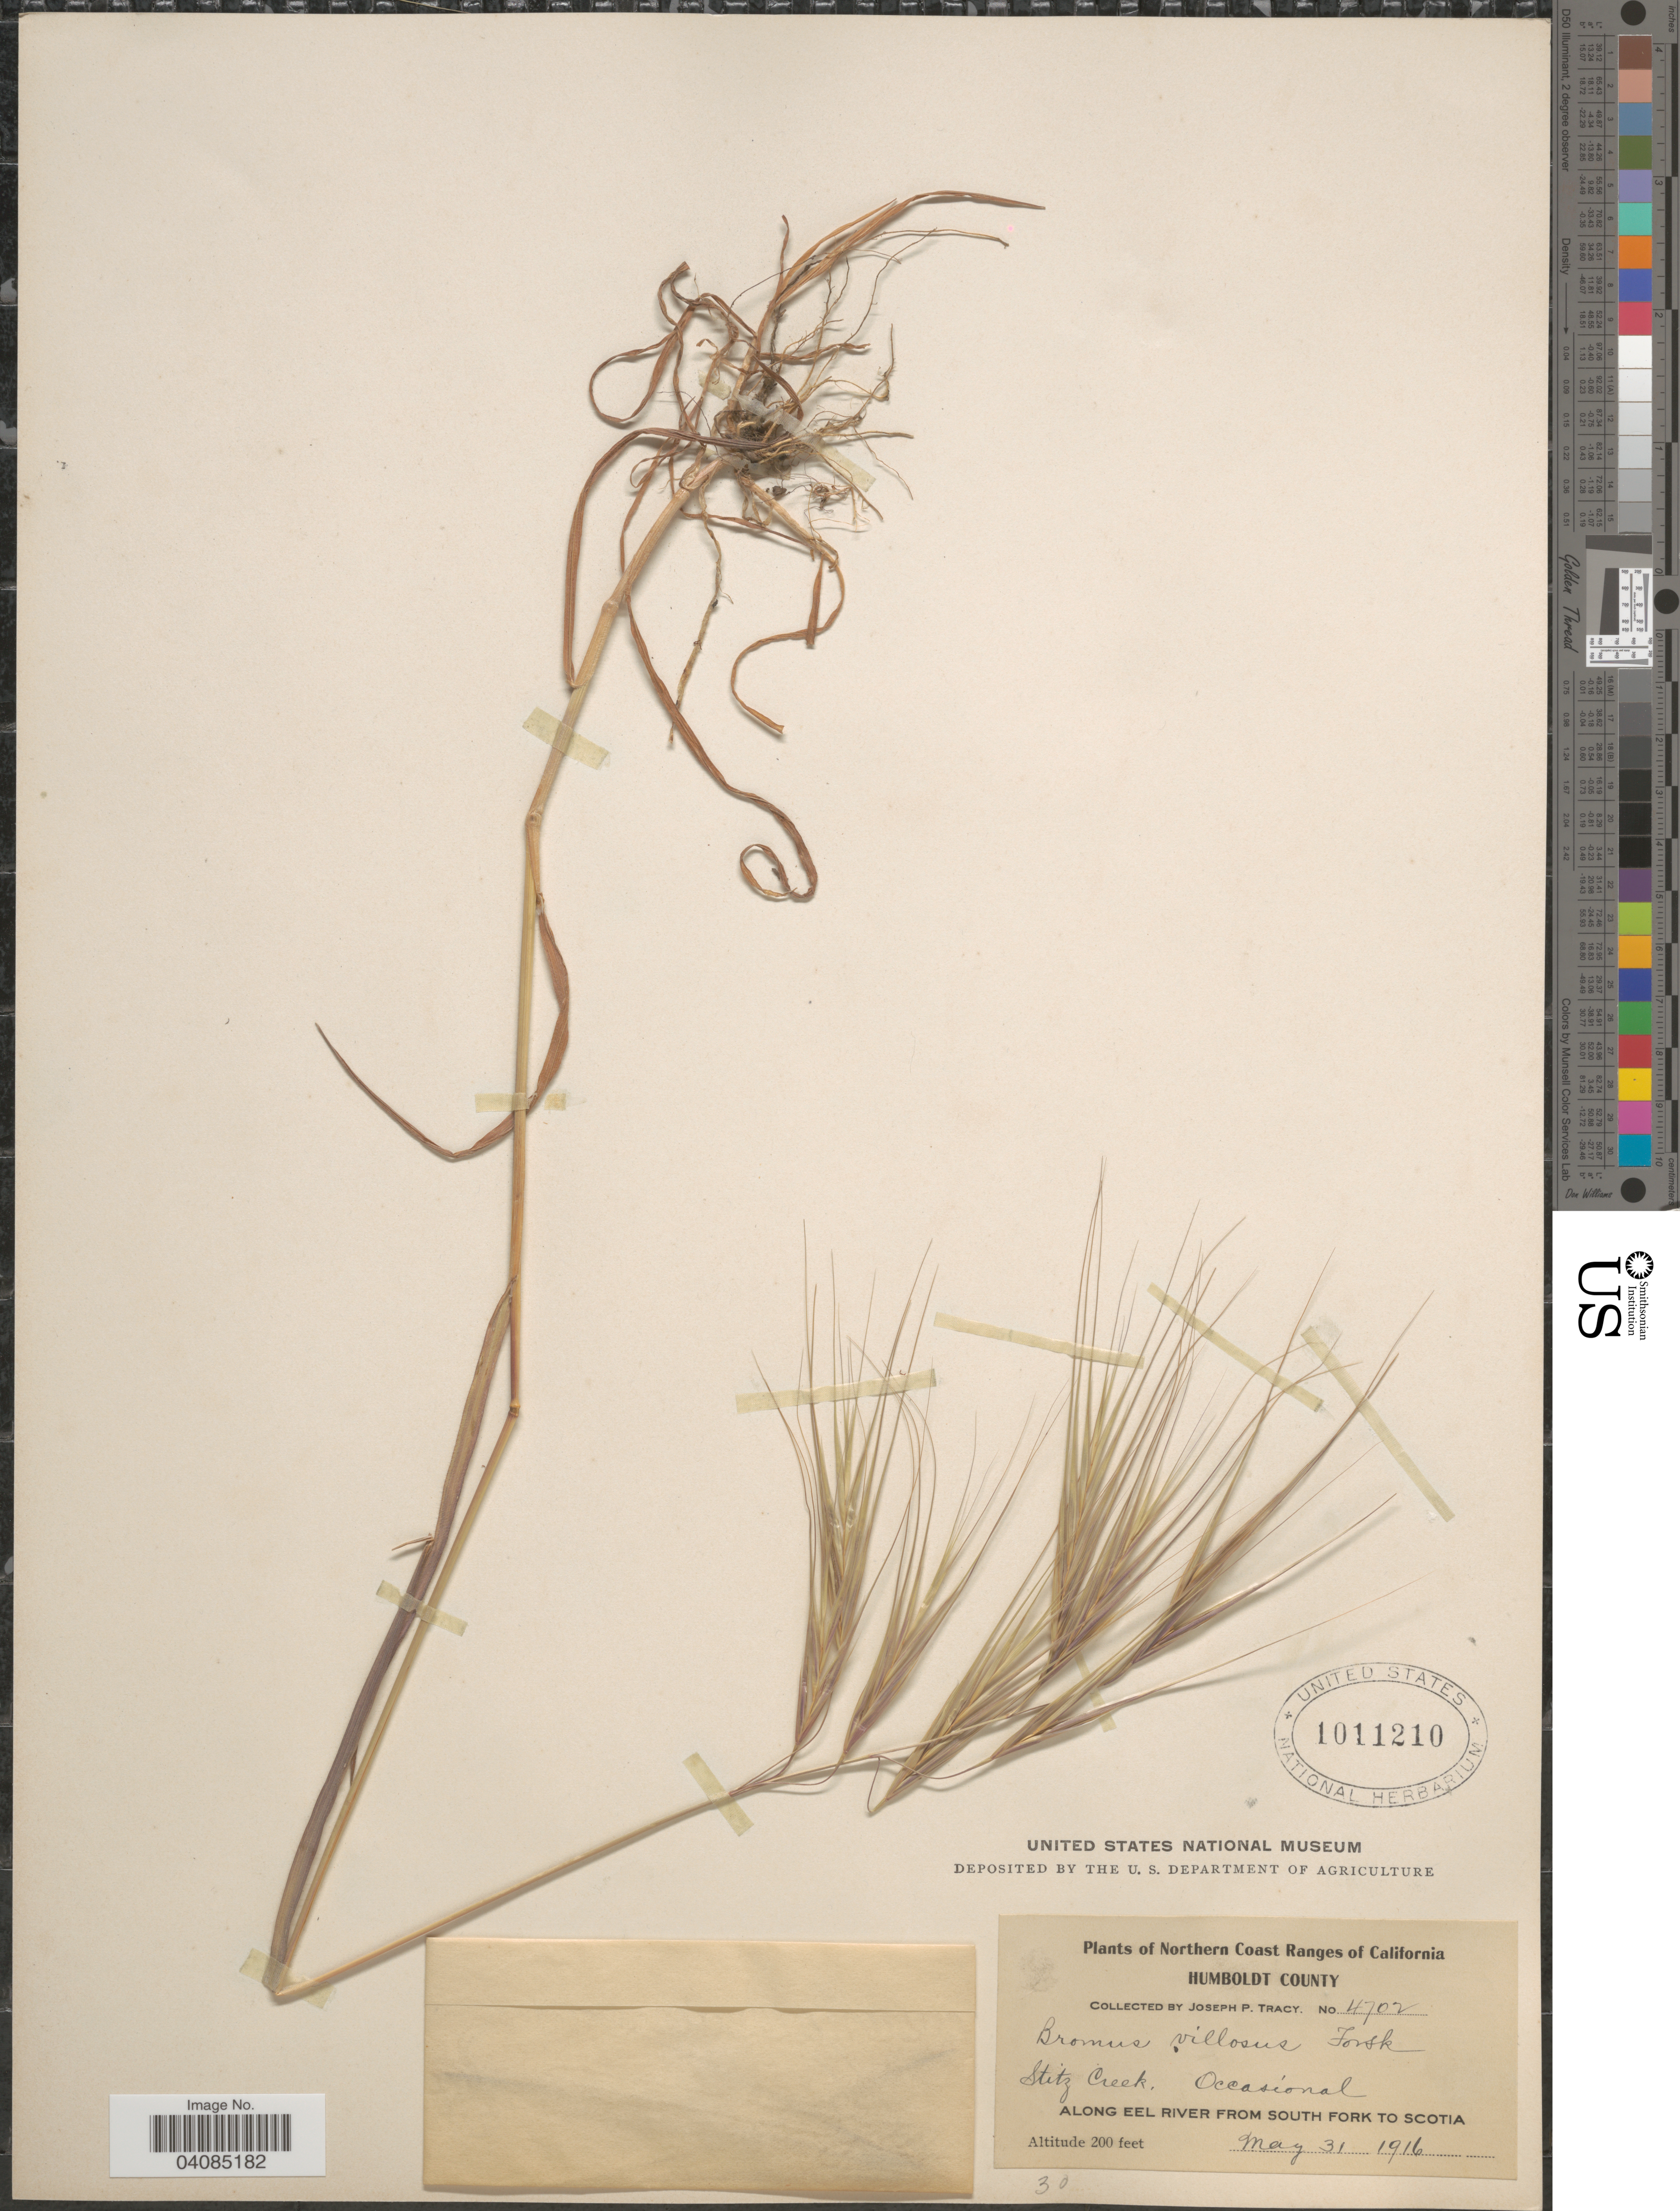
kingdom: Plantae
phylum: Tracheophyta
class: Liliopsida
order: Poales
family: Poaceae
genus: Bromus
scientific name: Bromus rigidus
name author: Roth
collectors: J. Tracy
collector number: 4702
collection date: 1916-05-31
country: United States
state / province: California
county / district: Humboldt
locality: Northern Coast Ranges of California. Humboldt County. Stitz Creek. Along Eel River from South Fork to Scotia.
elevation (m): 61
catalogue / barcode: US 1011210